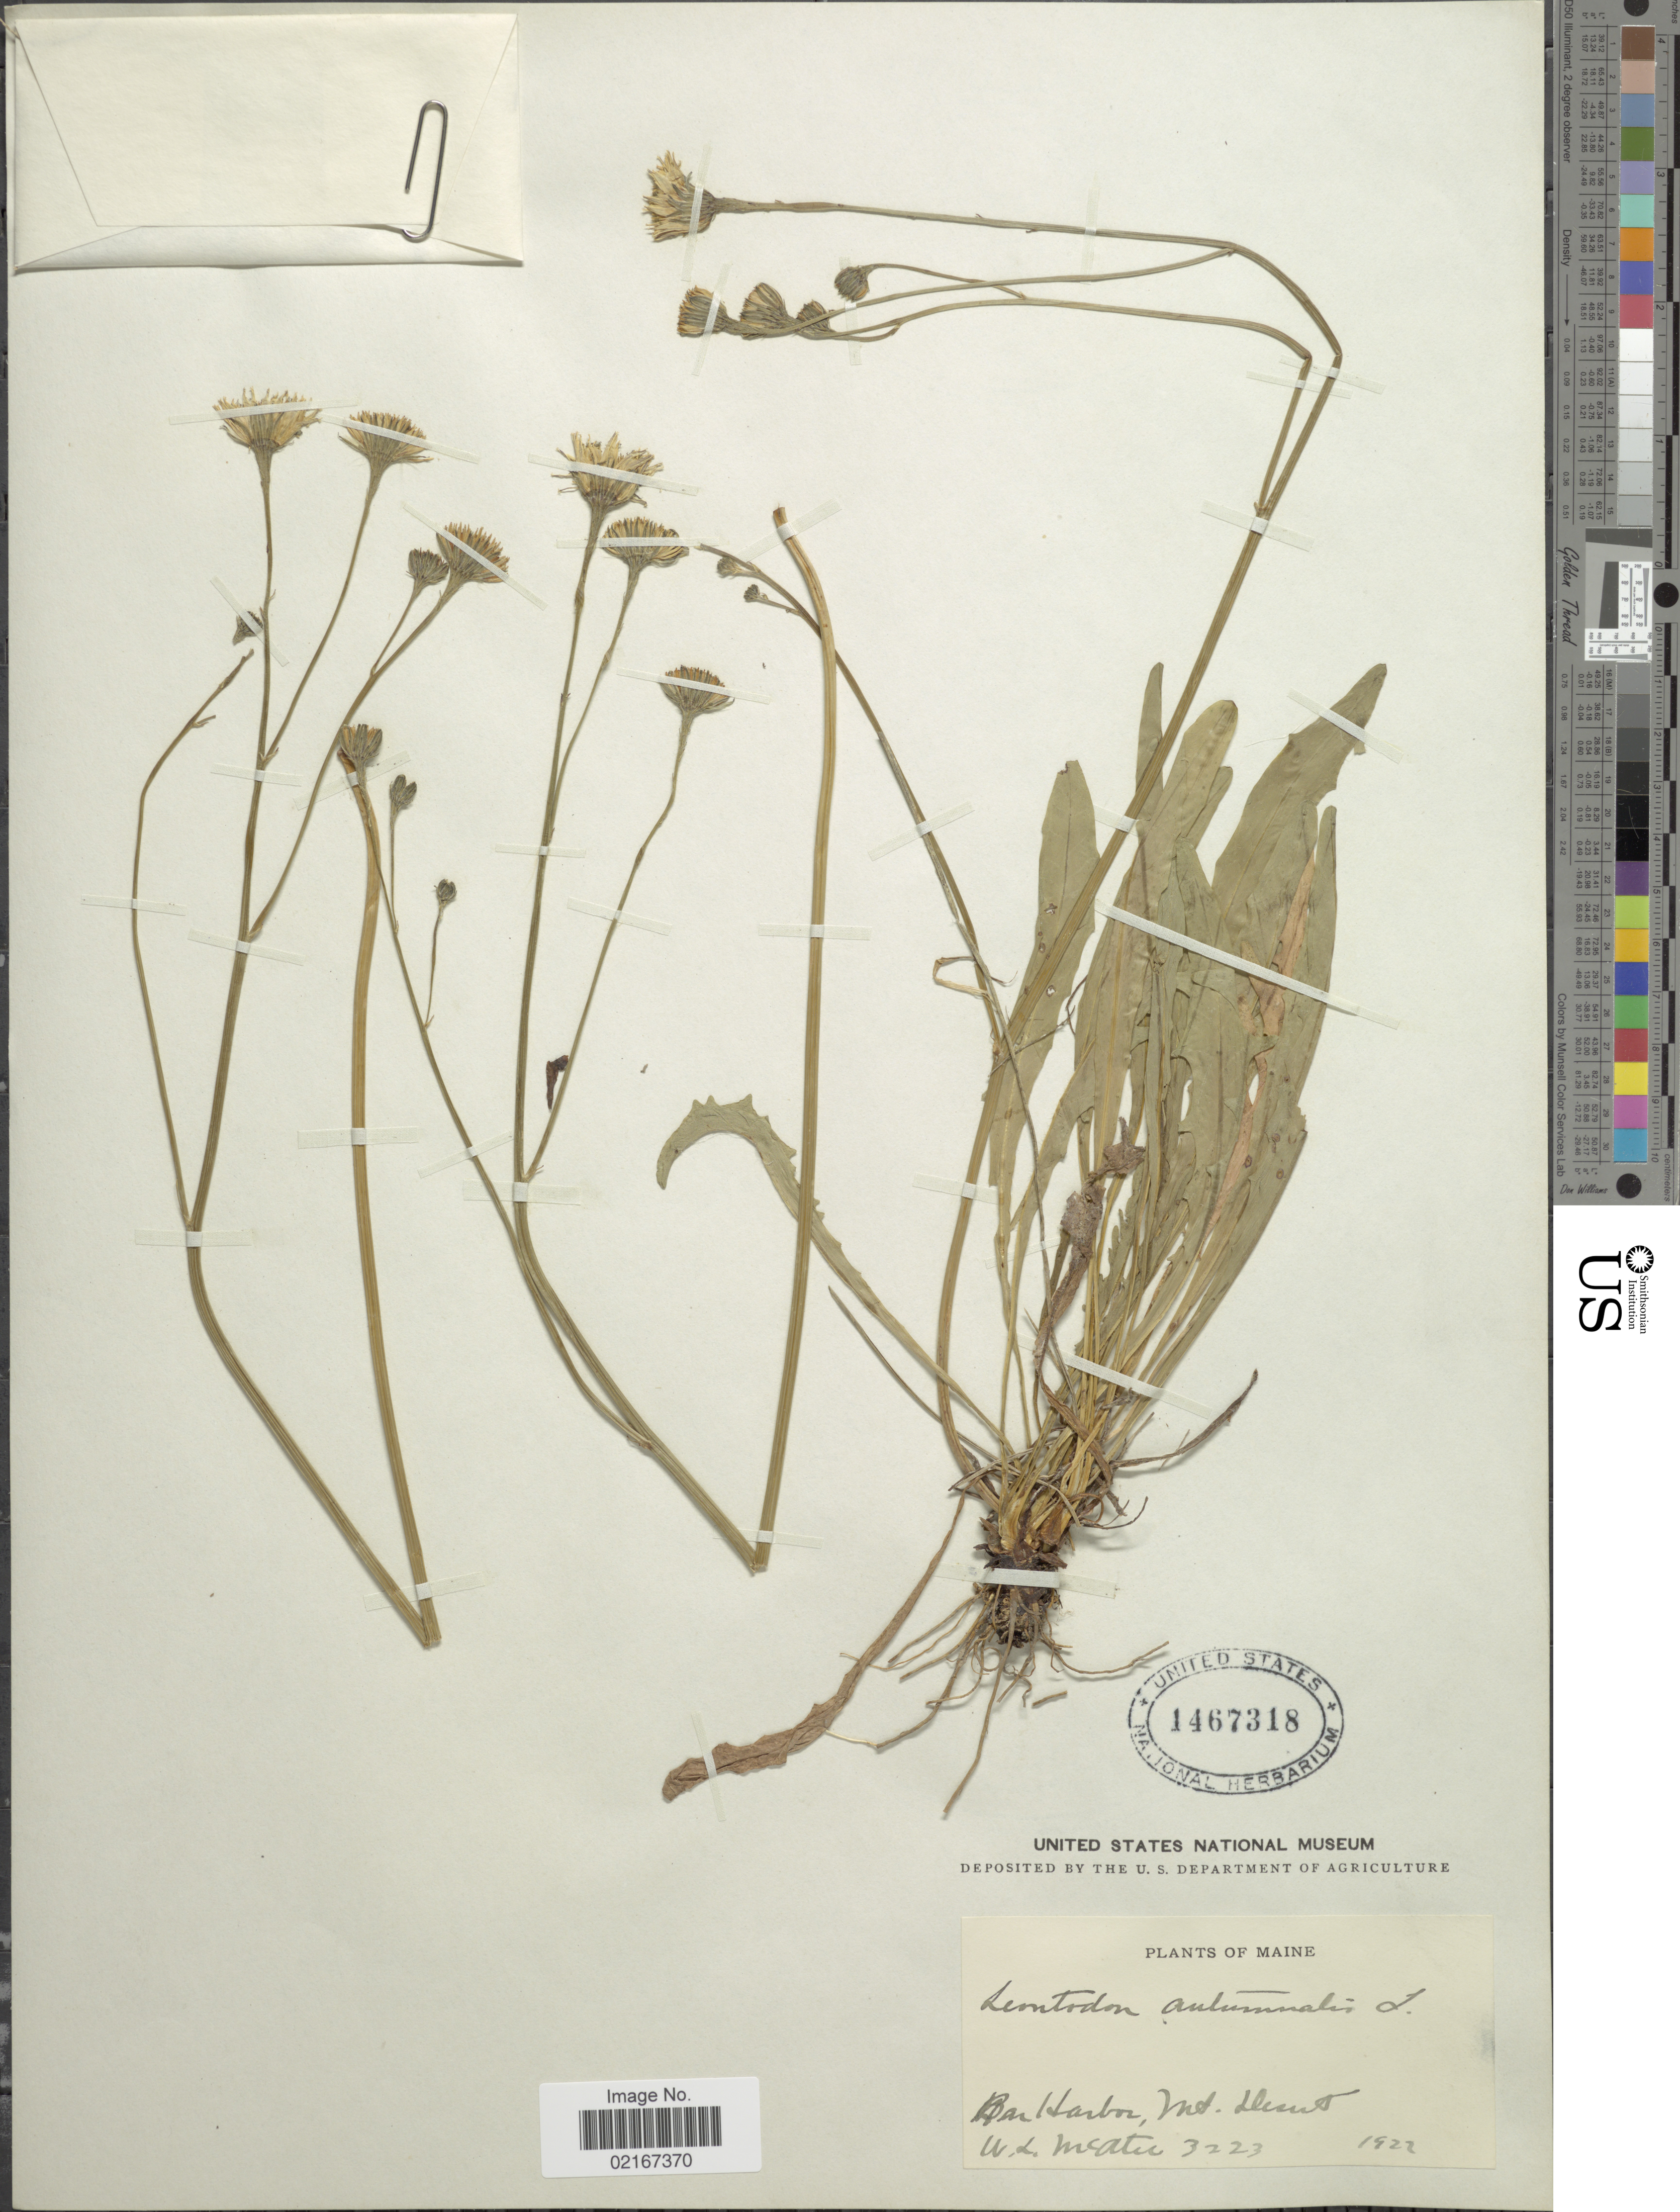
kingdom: Plantae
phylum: Tracheophyta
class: Magnoliopsida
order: Asterales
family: Asteraceae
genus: Scorzoneroides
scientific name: Scorzoneroides autumnalis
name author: (L.) Moench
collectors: W. McAtee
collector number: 3223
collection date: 1922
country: United States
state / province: Maine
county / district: Hancock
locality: Bar Harbor, Mt. Desert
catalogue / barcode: US 1467318